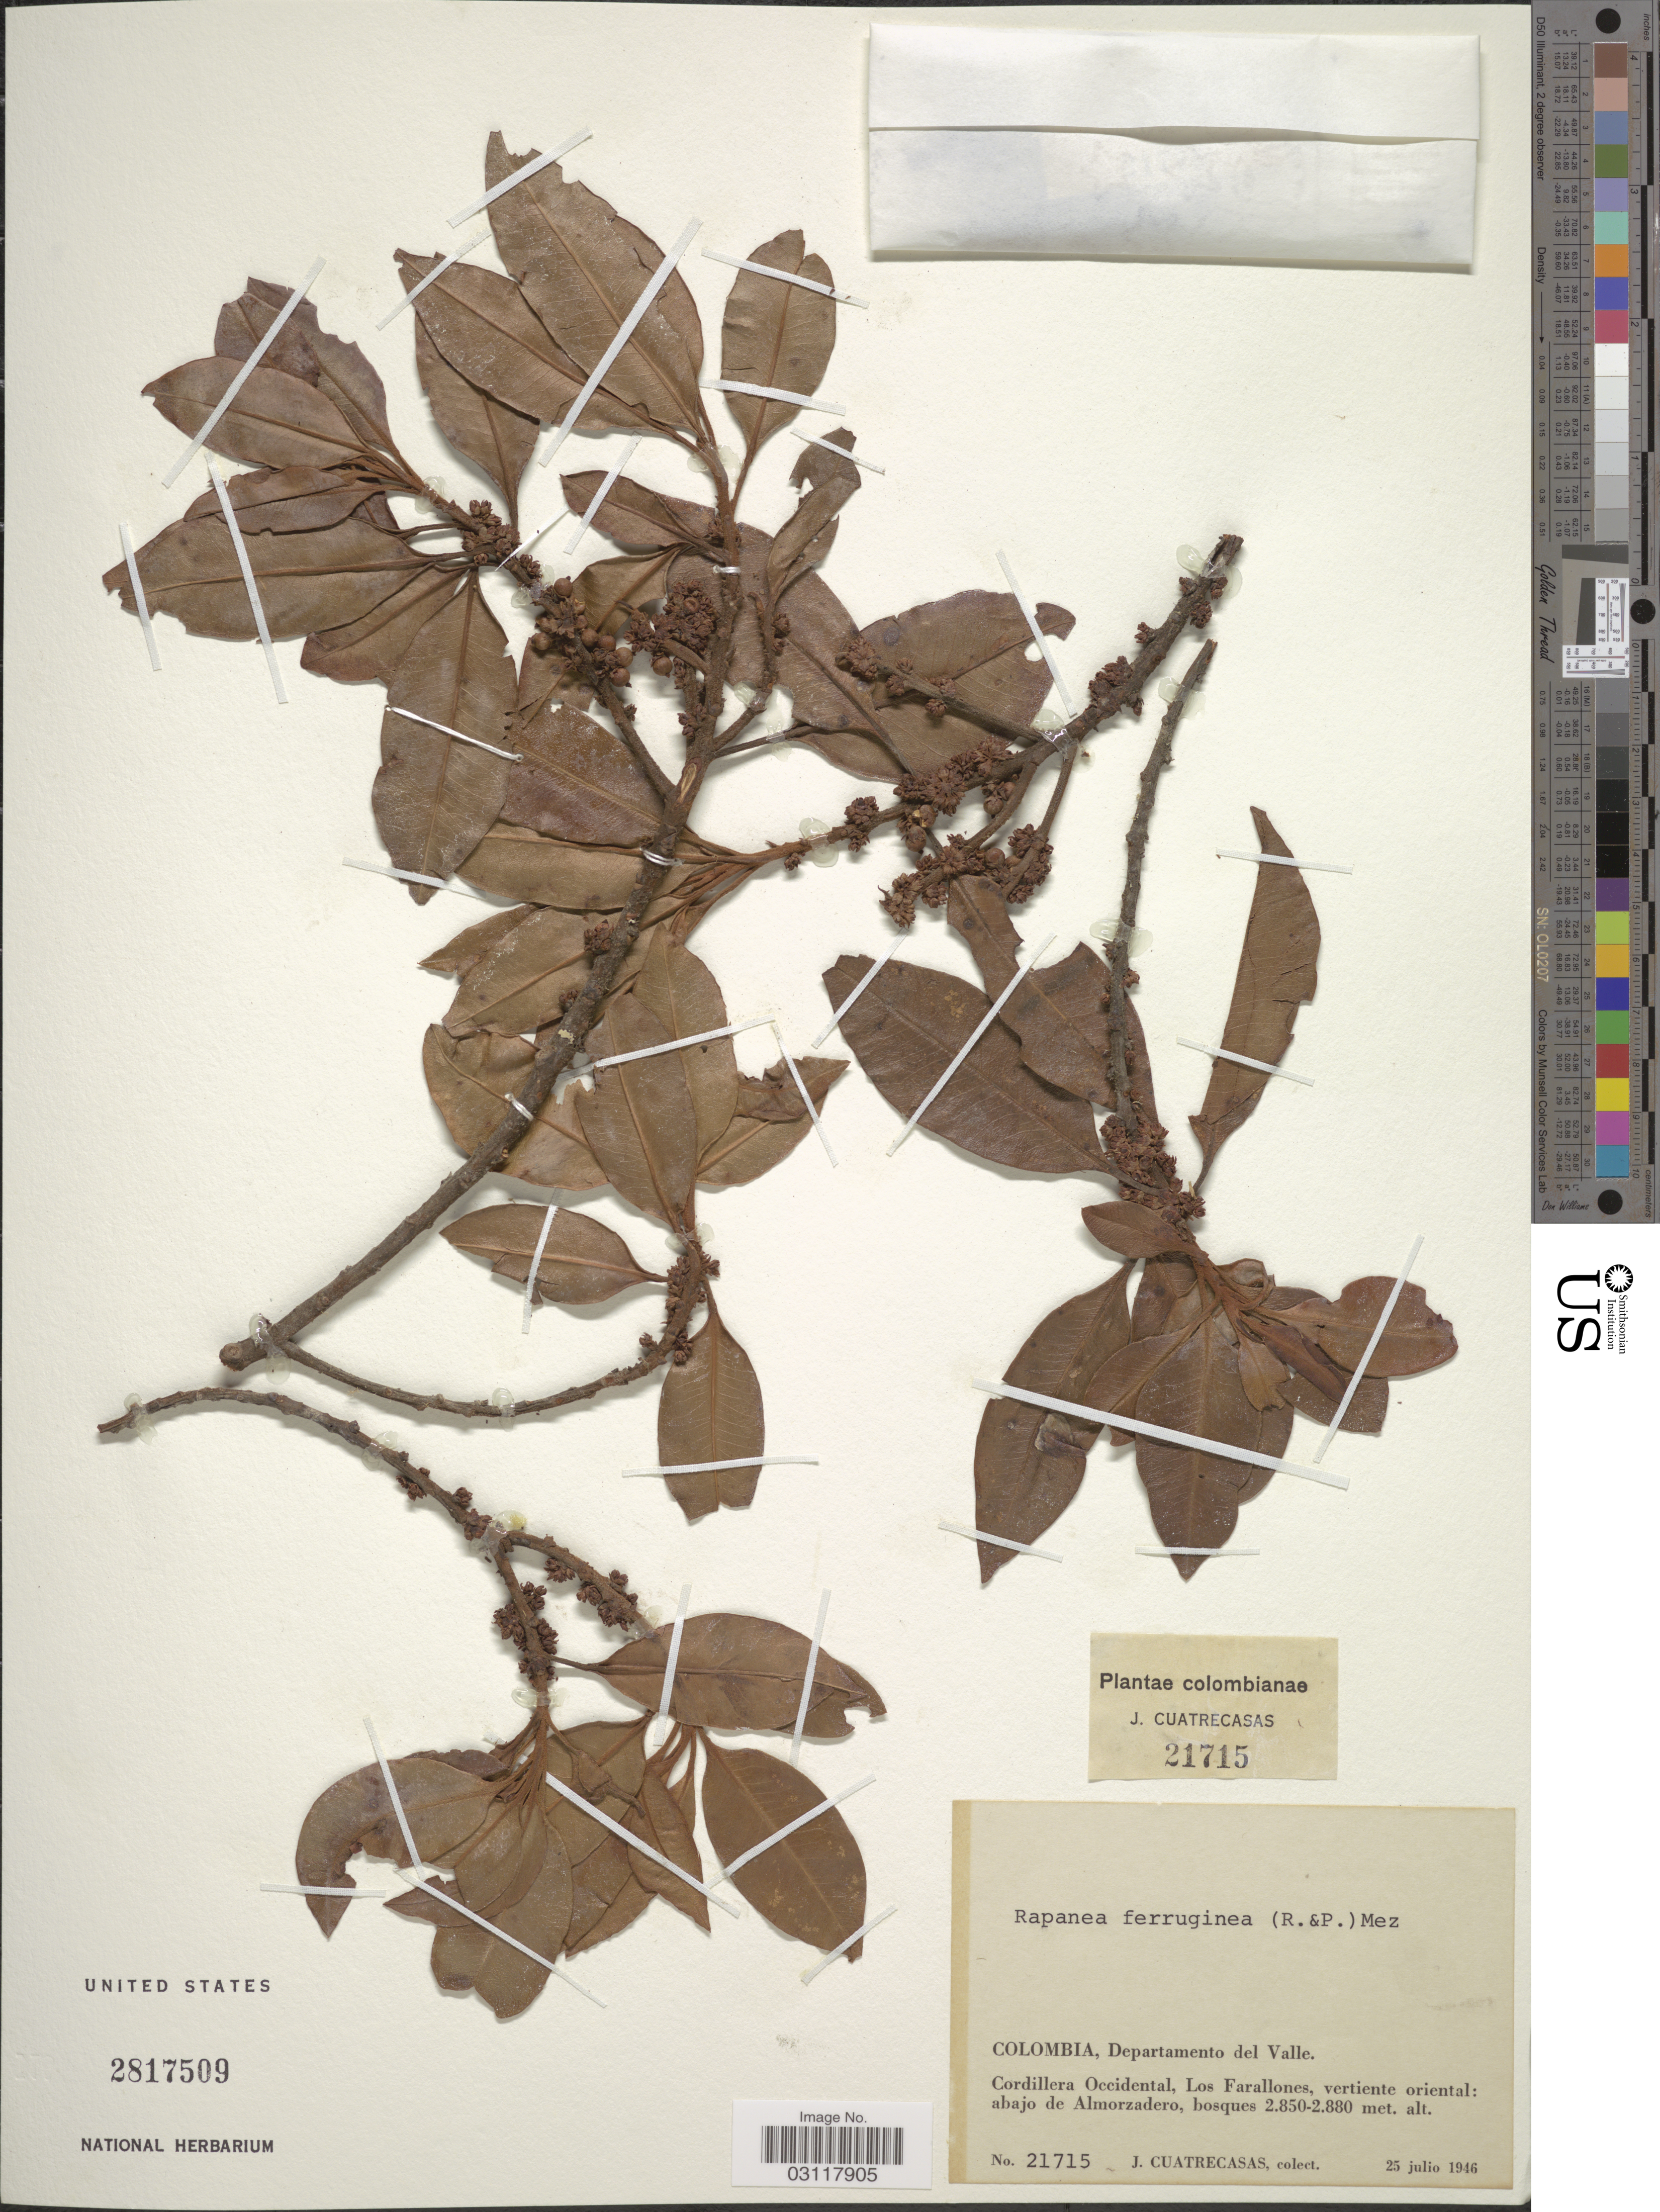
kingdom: Plantae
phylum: Tracheophyta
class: Magnoliopsida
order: Ericales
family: Primulaceae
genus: Rapanea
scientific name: Rapanea ferruginea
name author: (Ruiz & Pav.) Mez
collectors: J. Cuatrecasas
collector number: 21715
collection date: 1946-07-25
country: Colombia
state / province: Valle del Cauca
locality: Departamento del Valle. Cordillera Occidental, Los Farallones, vertiente oriental: abajo de Almorzadero.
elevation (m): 2850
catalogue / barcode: US 2817509